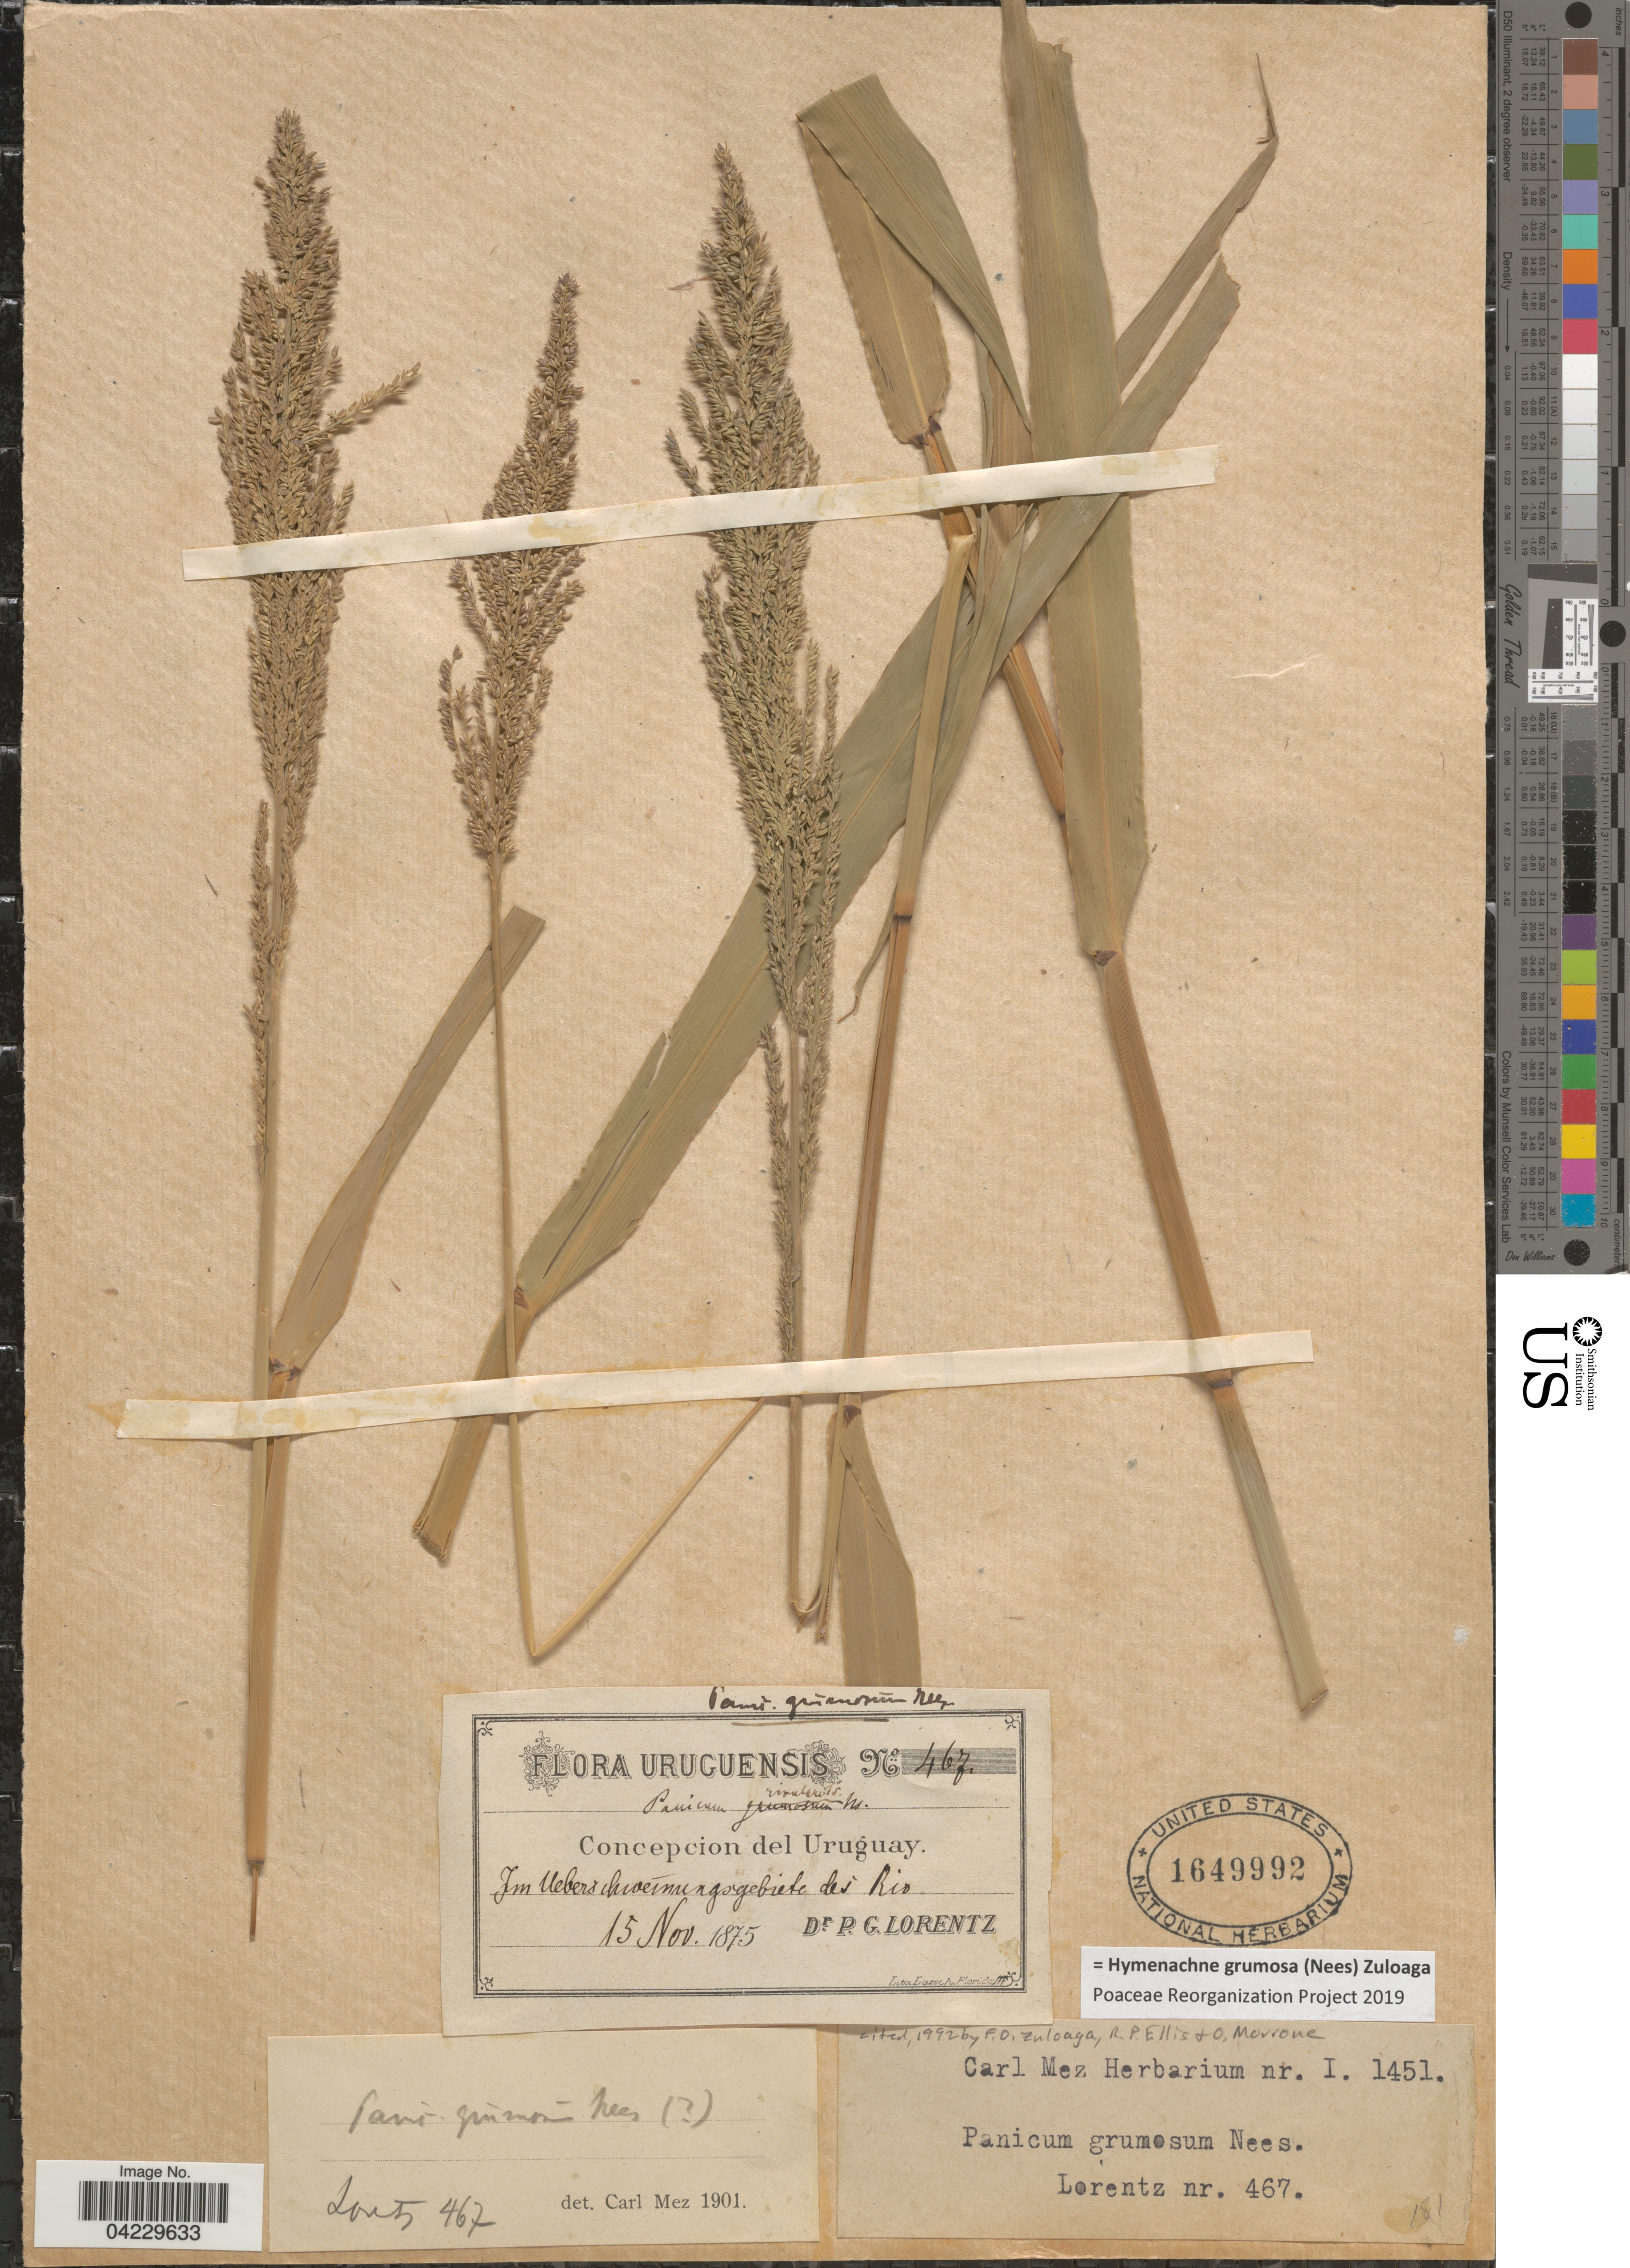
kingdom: Plantae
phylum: Tracheophyta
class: Liliopsida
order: Poales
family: Poaceae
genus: Hymenachne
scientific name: Hymenachne grumosa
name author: (Nees) Zuloaga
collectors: P. G. Lorentz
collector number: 467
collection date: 1875-11-15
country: Uruguay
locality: Concepcion del Uruguay. Im Uberschwemmungsgebiete des Rio.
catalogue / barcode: US 1649992